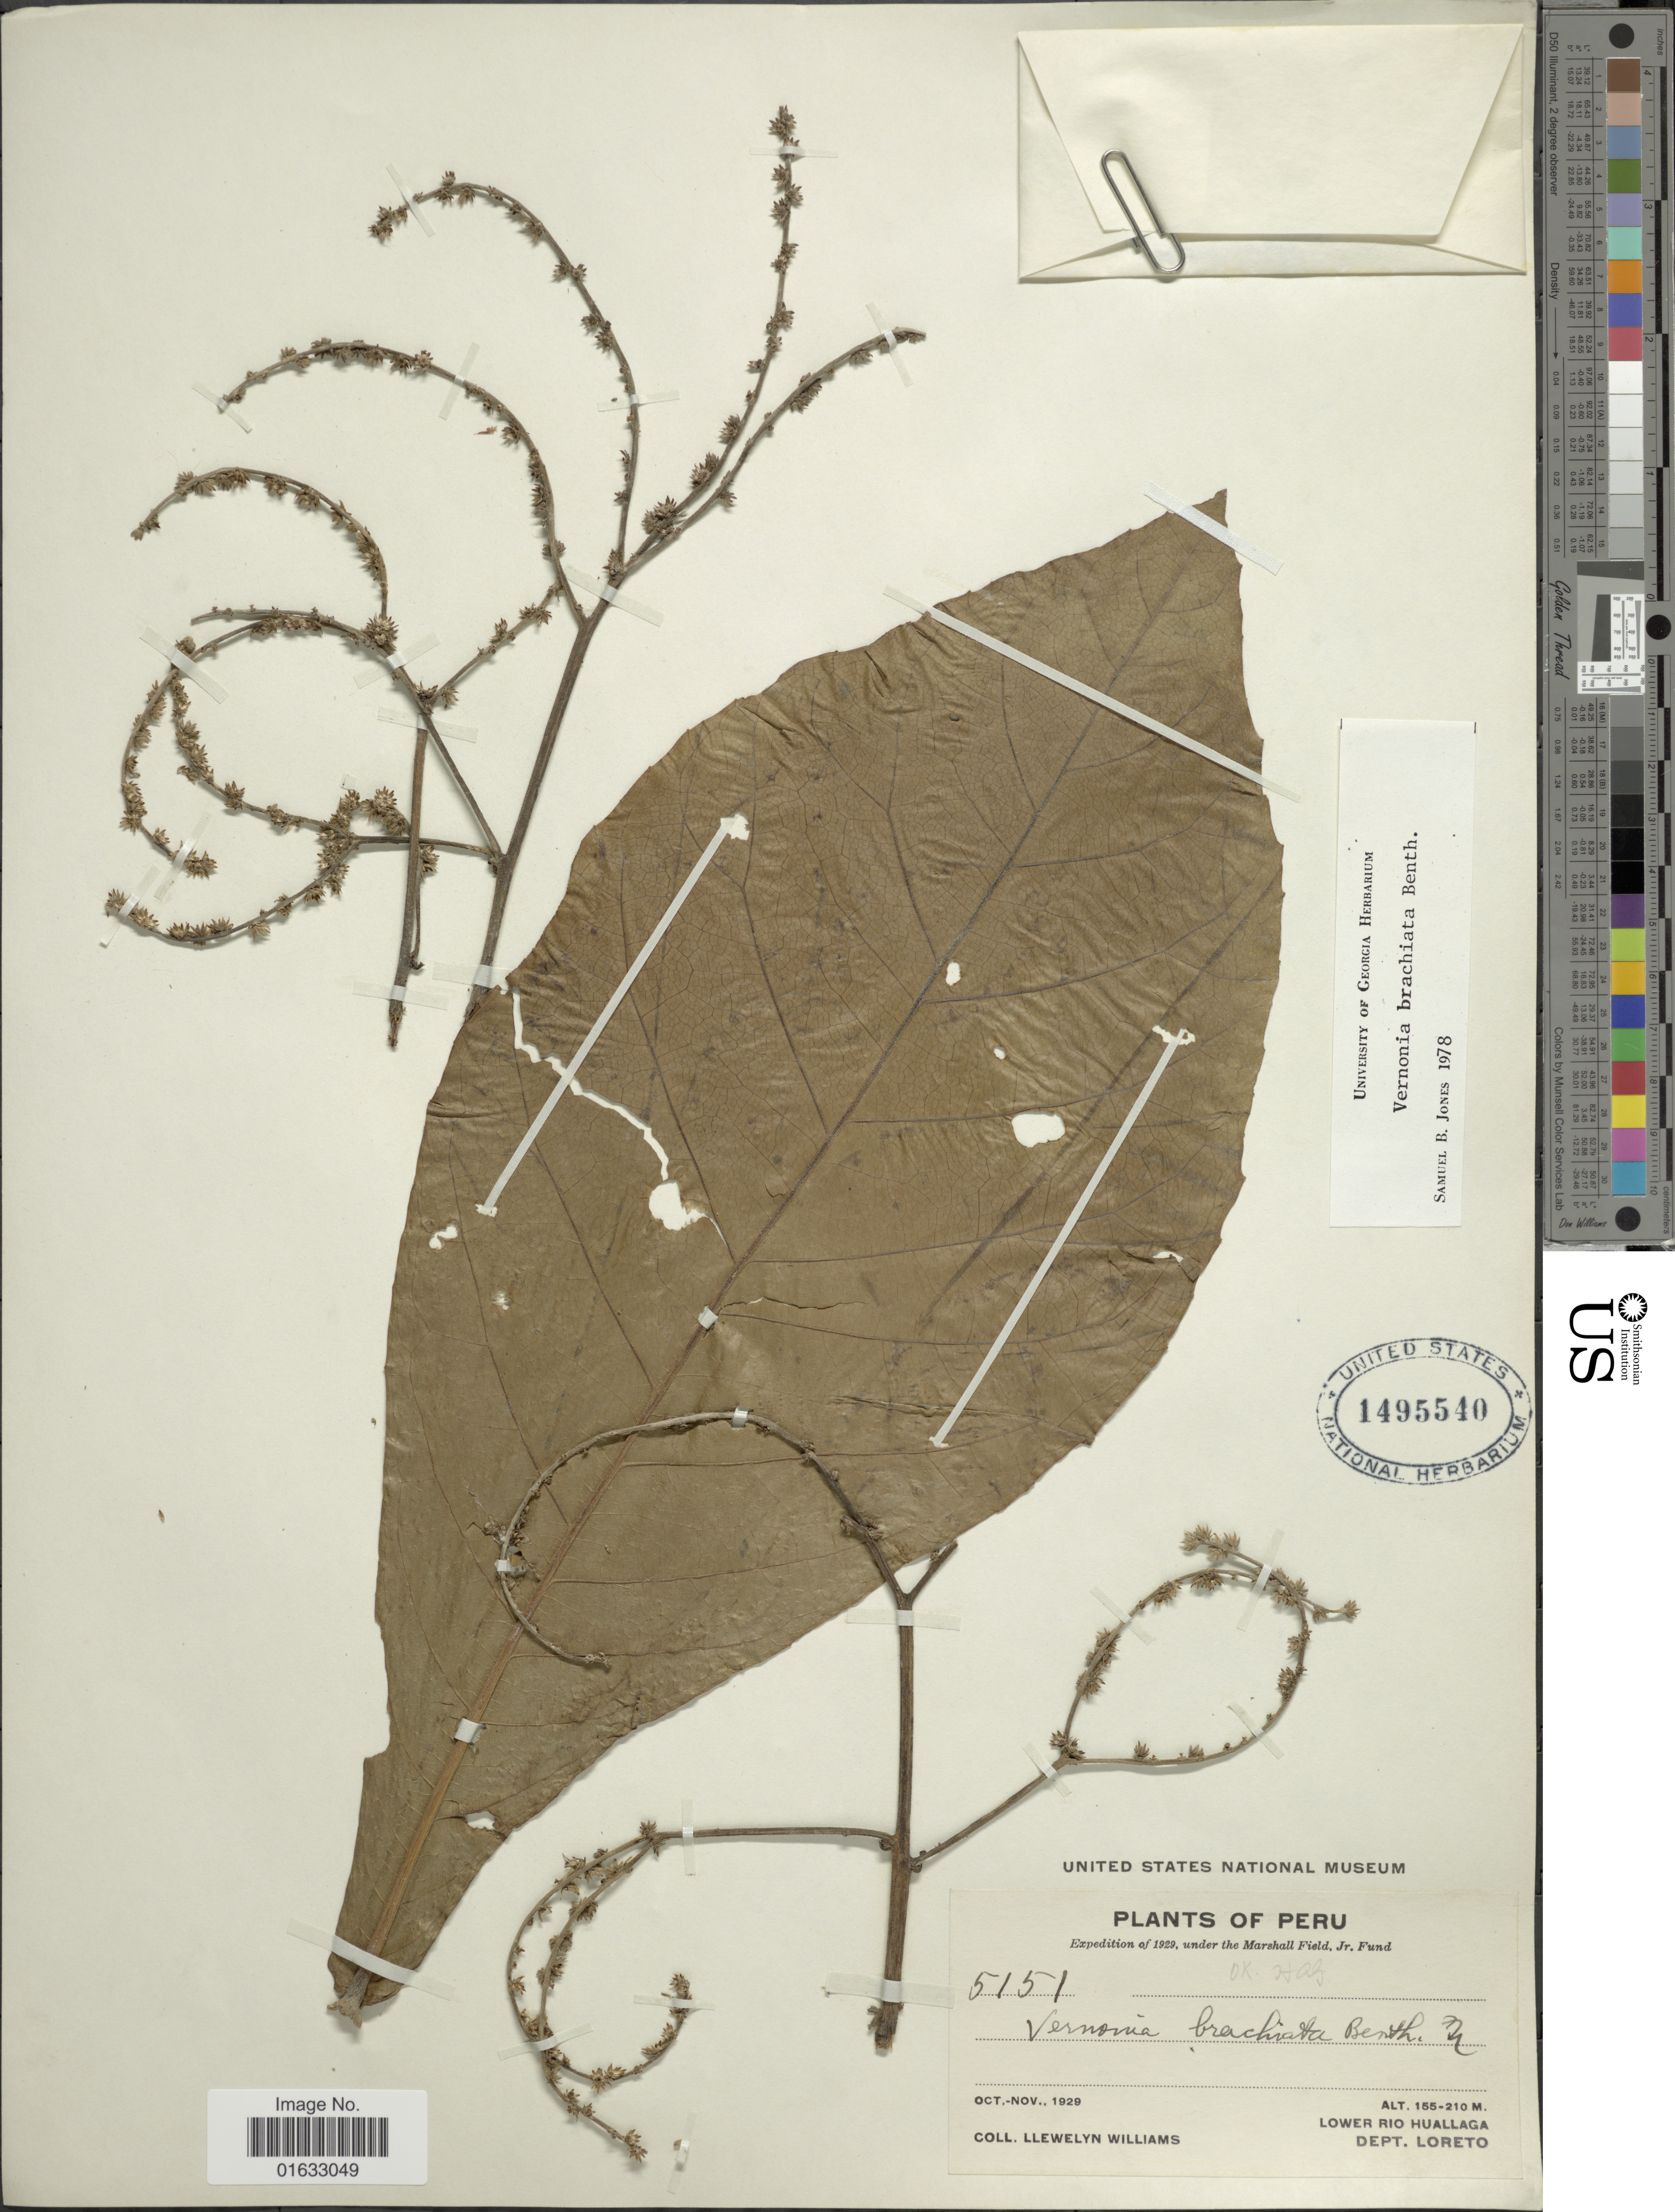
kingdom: Plantae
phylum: Tracheophyta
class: Magnoliopsida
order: Asterales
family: Asteraceae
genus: Eirmocephala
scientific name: Eirmocephala megaphylla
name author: (Hieron.) H. Rob.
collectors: Ll. Williams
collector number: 5151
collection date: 1929-10/1929-11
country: Peru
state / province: Loreto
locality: Peru, Dept. Loreto, lower Rio Huallaga.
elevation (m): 155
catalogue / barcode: US 1495540